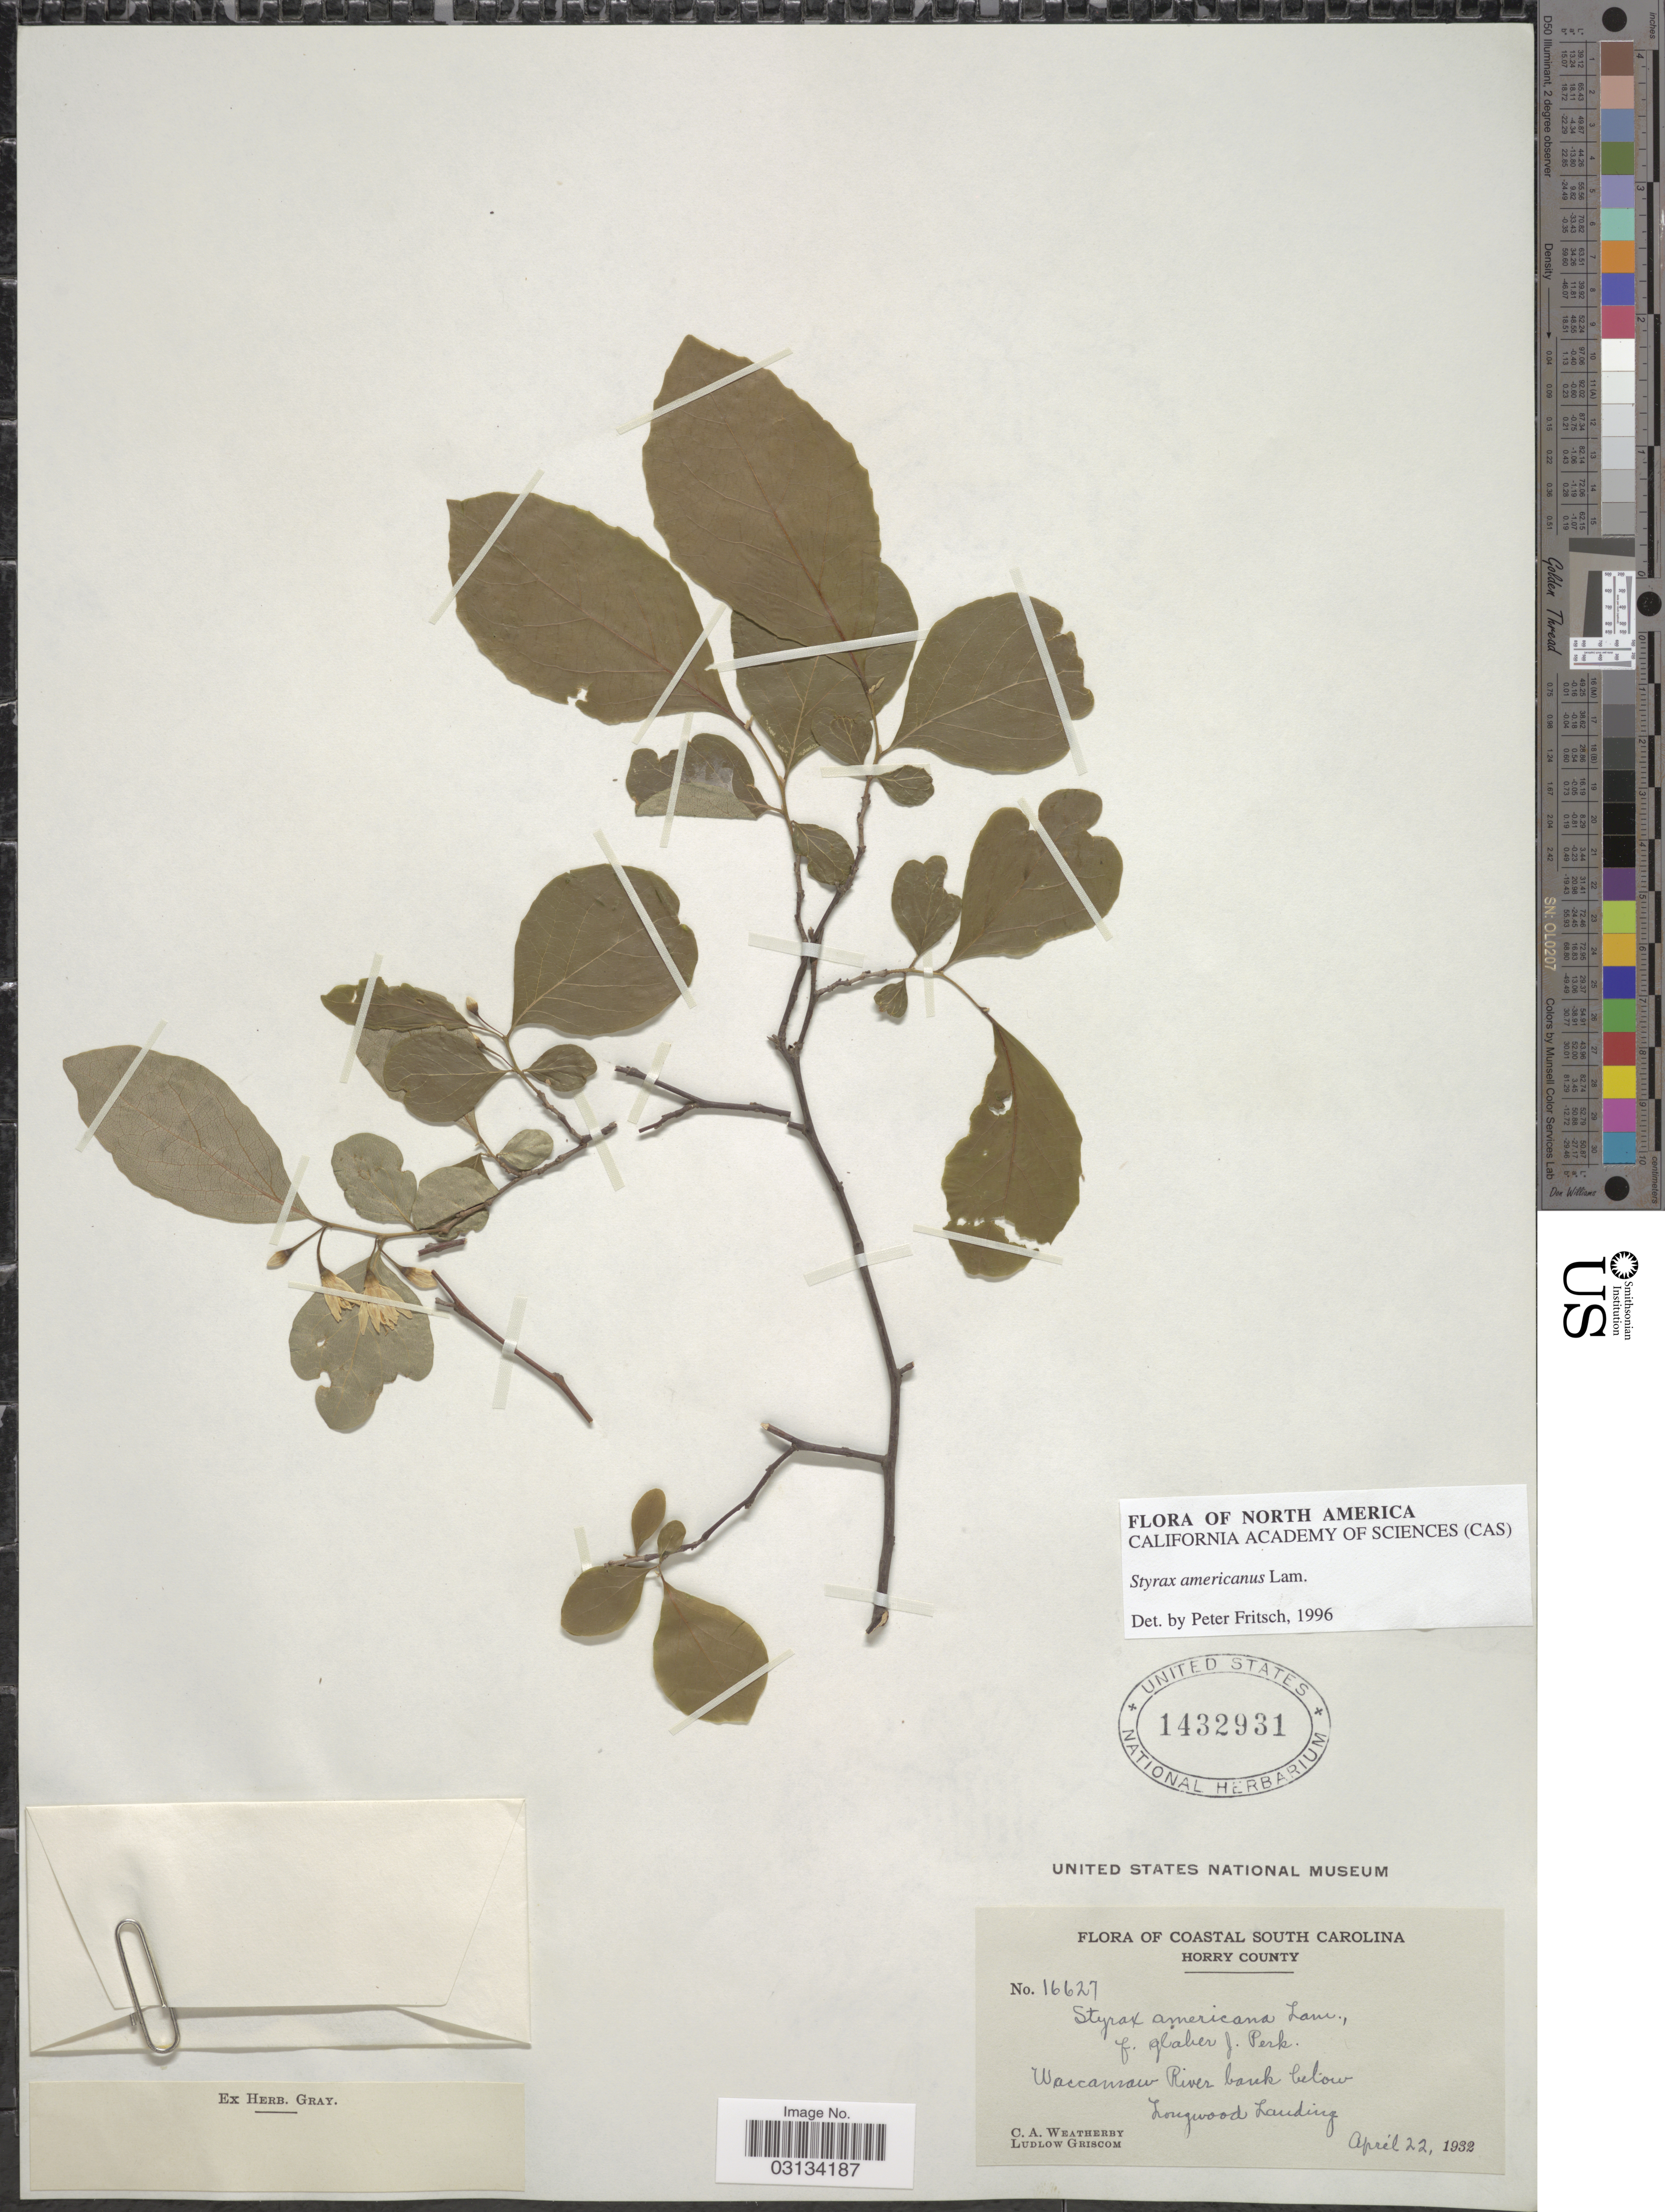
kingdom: Plantae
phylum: Tracheophyta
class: Magnoliopsida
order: Ericales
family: Styracaceae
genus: Styrax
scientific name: Styrax americanus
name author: Lam.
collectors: C. A. Weatherby & L. Griscom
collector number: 16627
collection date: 1932-04-22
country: United States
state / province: South Carolina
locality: Coastal South Carolina. Horry County. Waccamaw River bank below Longwood Landing.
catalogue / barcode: US 1432931